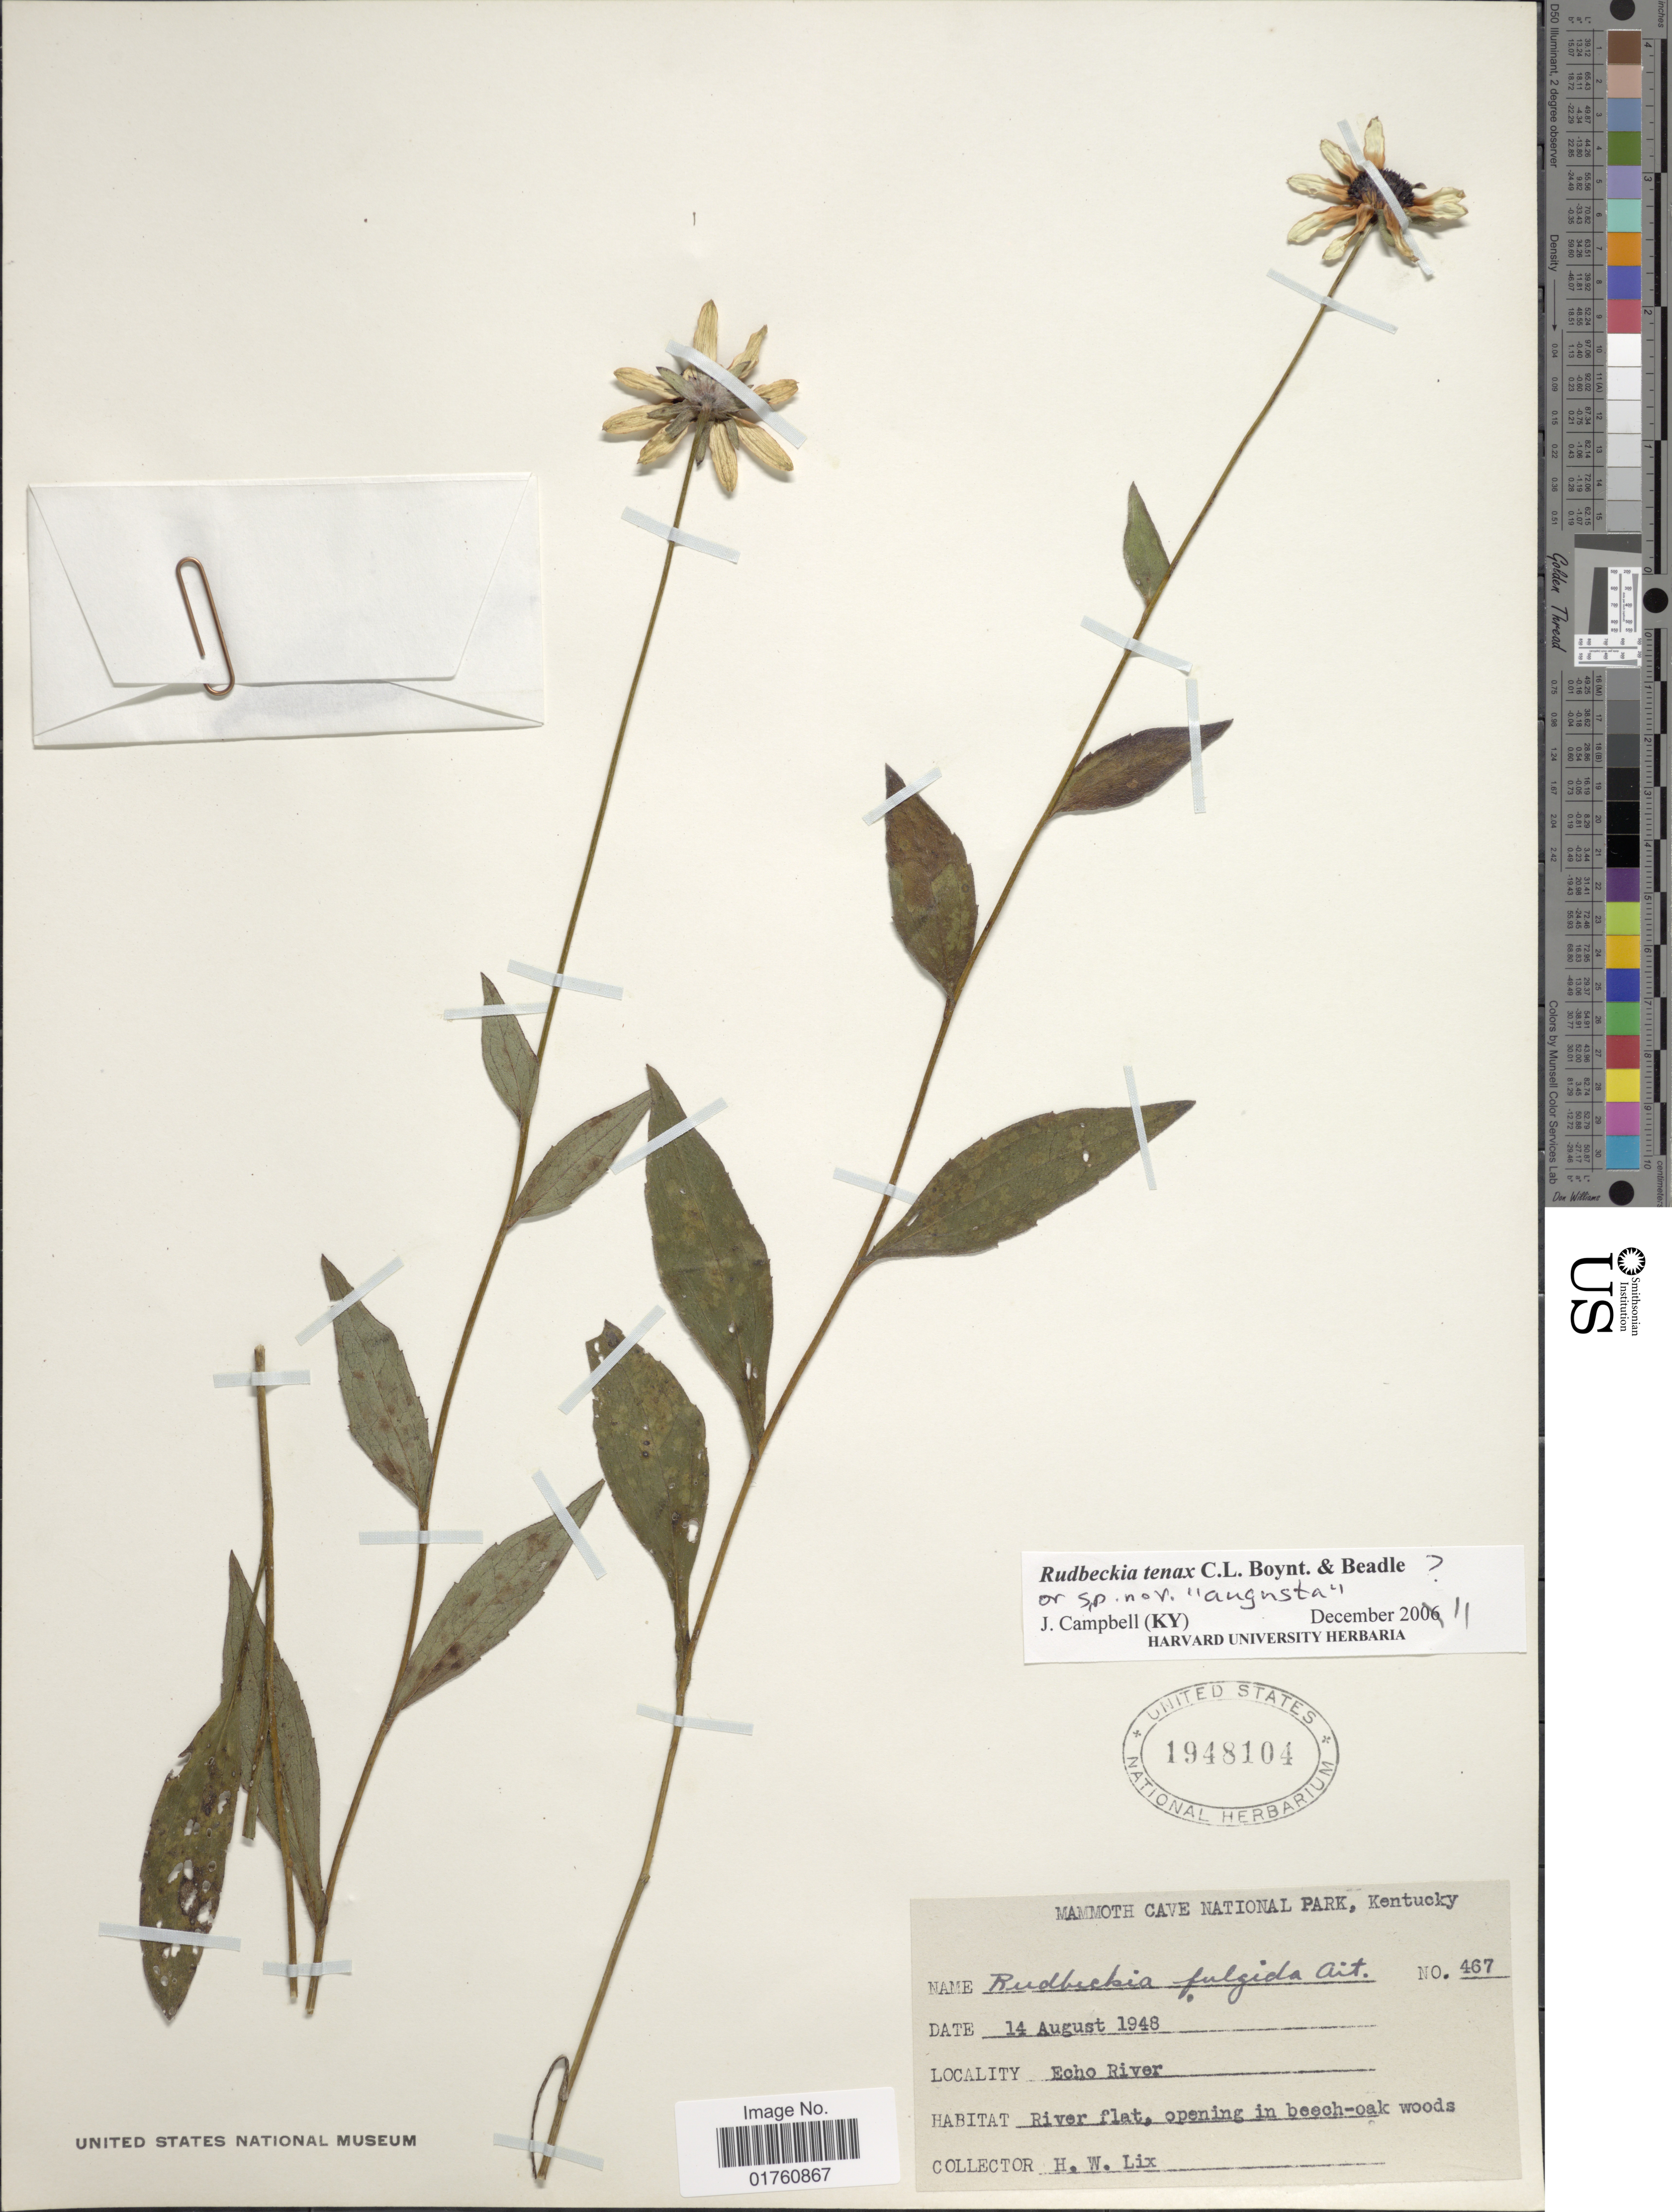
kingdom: Plantae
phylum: Tracheophyta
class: Magnoliopsida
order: Asterales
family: Asteraceae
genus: Rudbeckia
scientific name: Rudbeckia fulgida aff. tenax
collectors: H. W. Lix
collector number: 467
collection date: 1948-08-14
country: United States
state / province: Kentucky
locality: Mammoth Cave National Park, Echo River, River flat, opening in beech-oak woods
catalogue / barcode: US 1948104